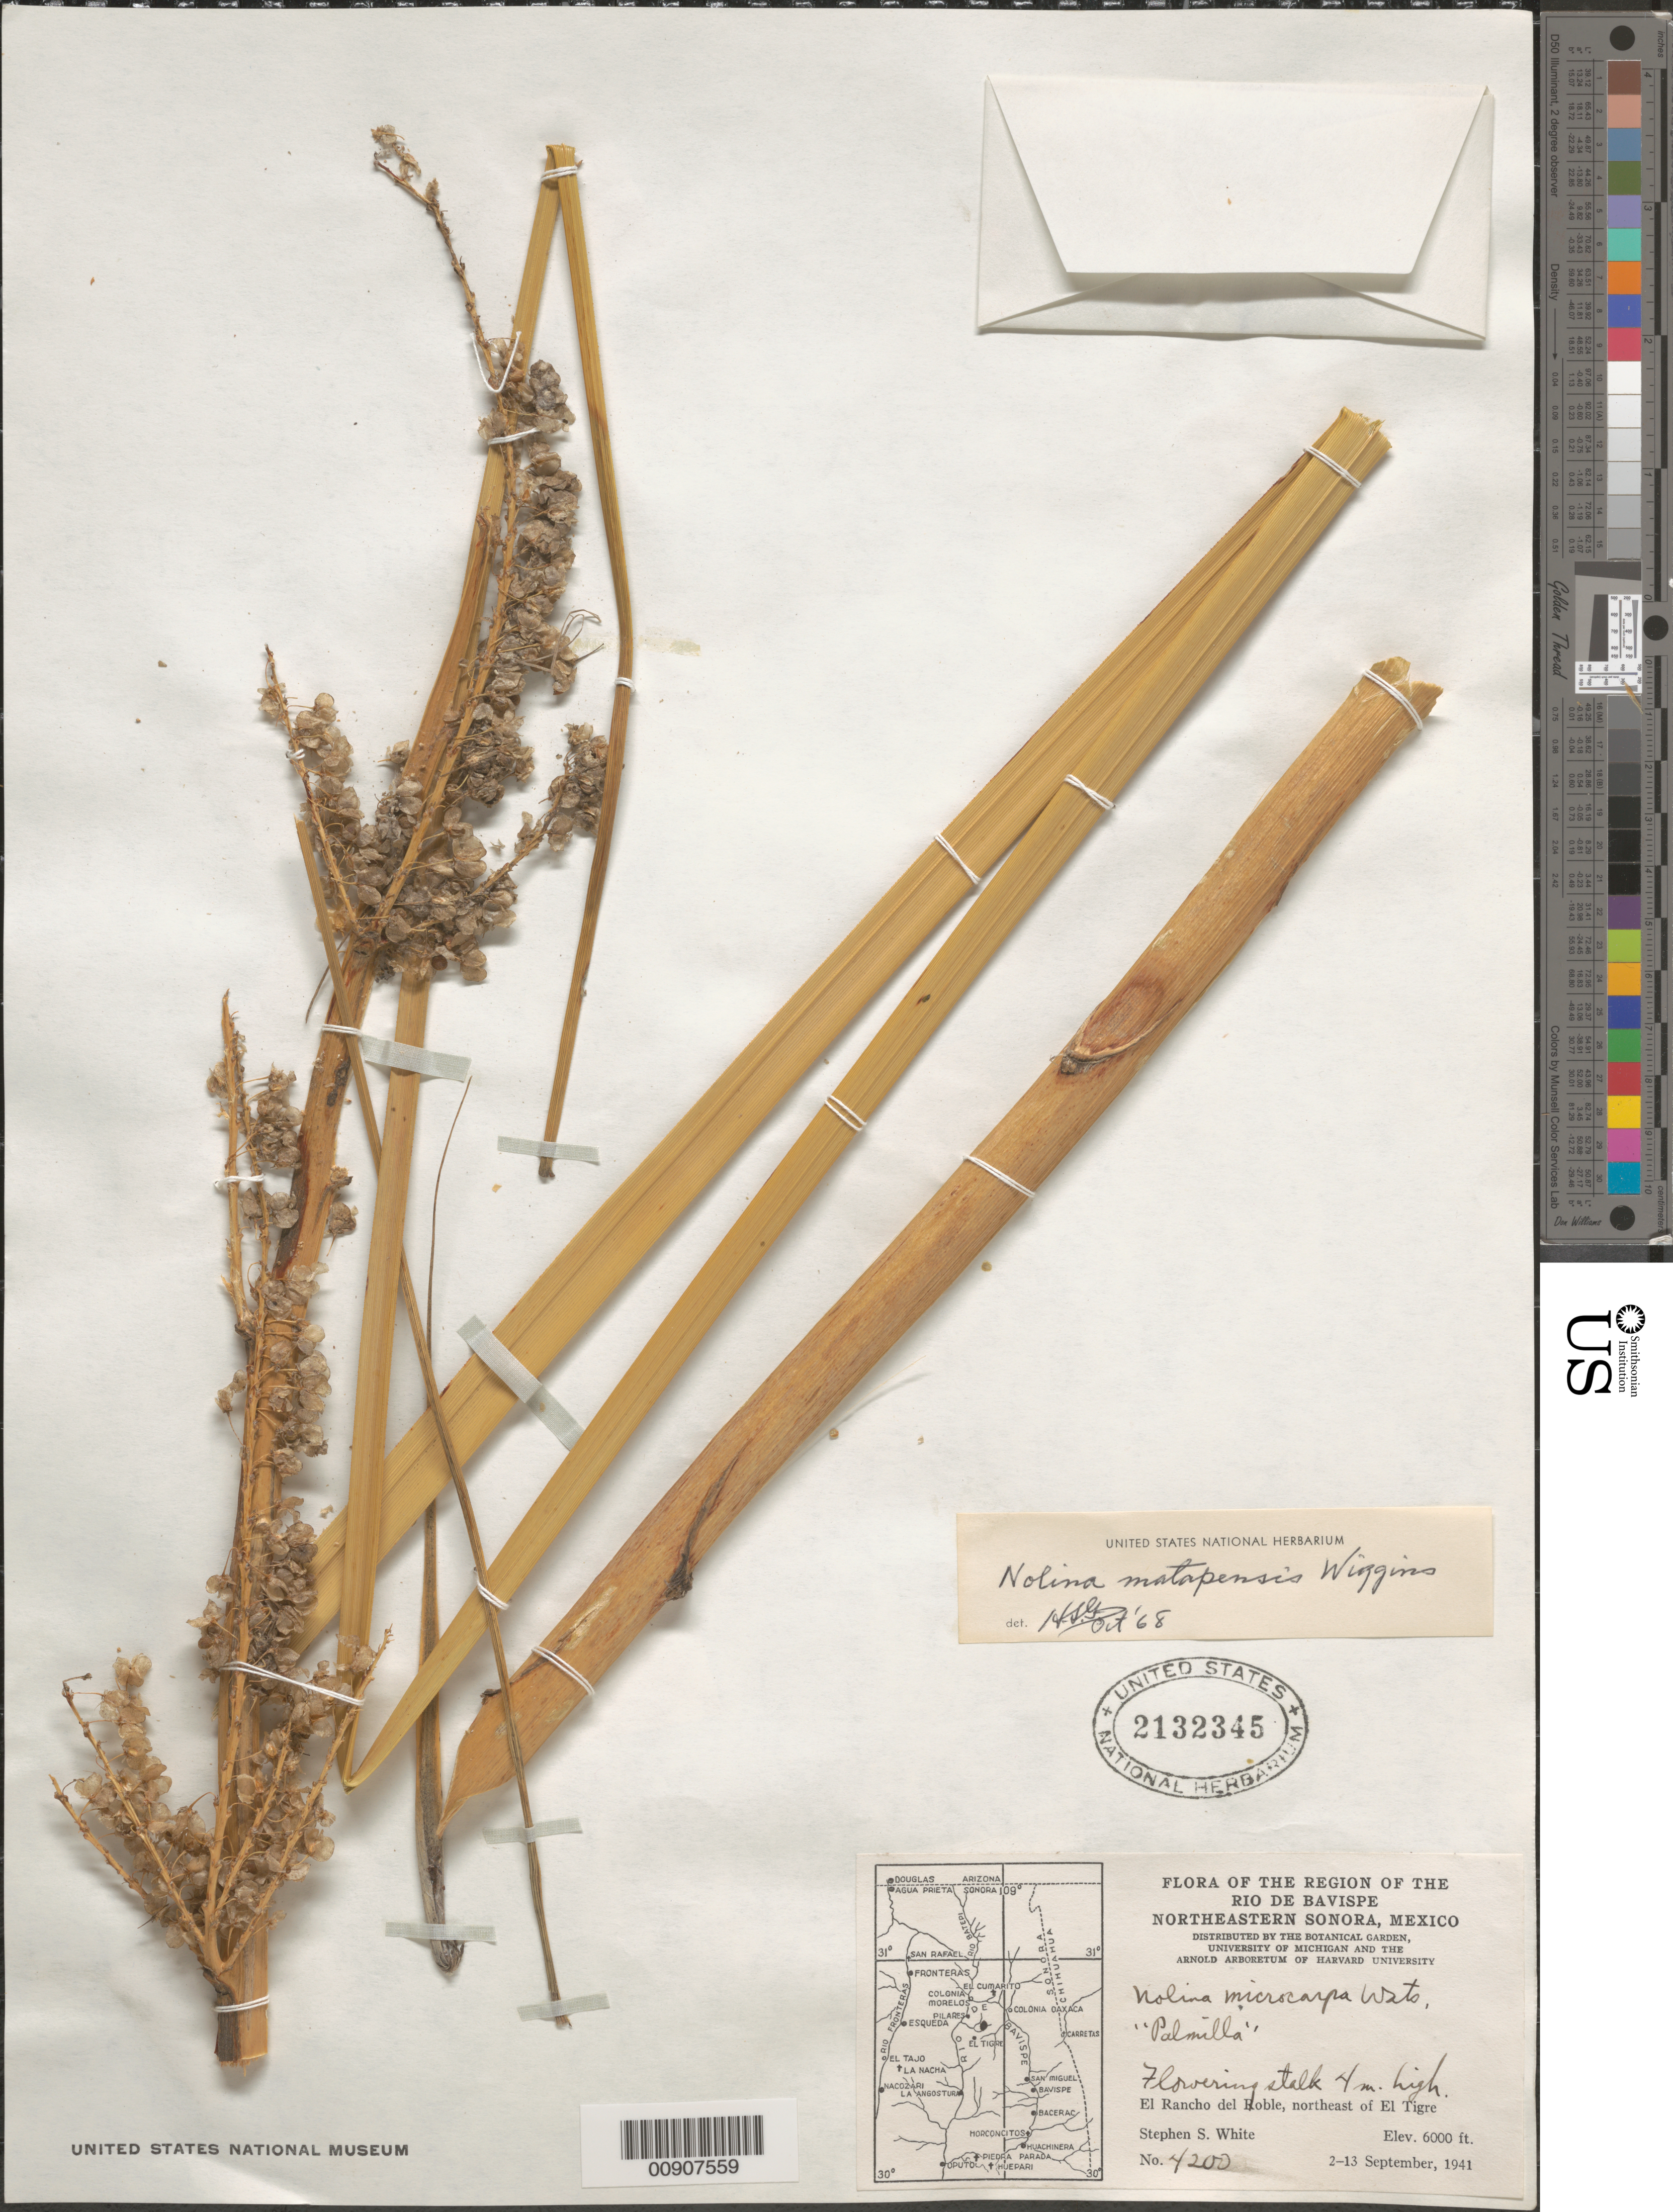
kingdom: Plantae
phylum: Tracheophyta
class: Liliopsida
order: Asparagales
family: Asparagaceae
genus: Nolina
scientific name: Nolina matapensis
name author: Wiggins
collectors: S. S. White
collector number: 4200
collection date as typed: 02 Sep 1941 to 13 Sep 1941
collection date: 1941-09-02/1941-09-13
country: Mexico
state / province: Sonora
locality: Sonora: El Rancho del Roble, northeast of El Tigre.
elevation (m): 1829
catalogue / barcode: US 2132345